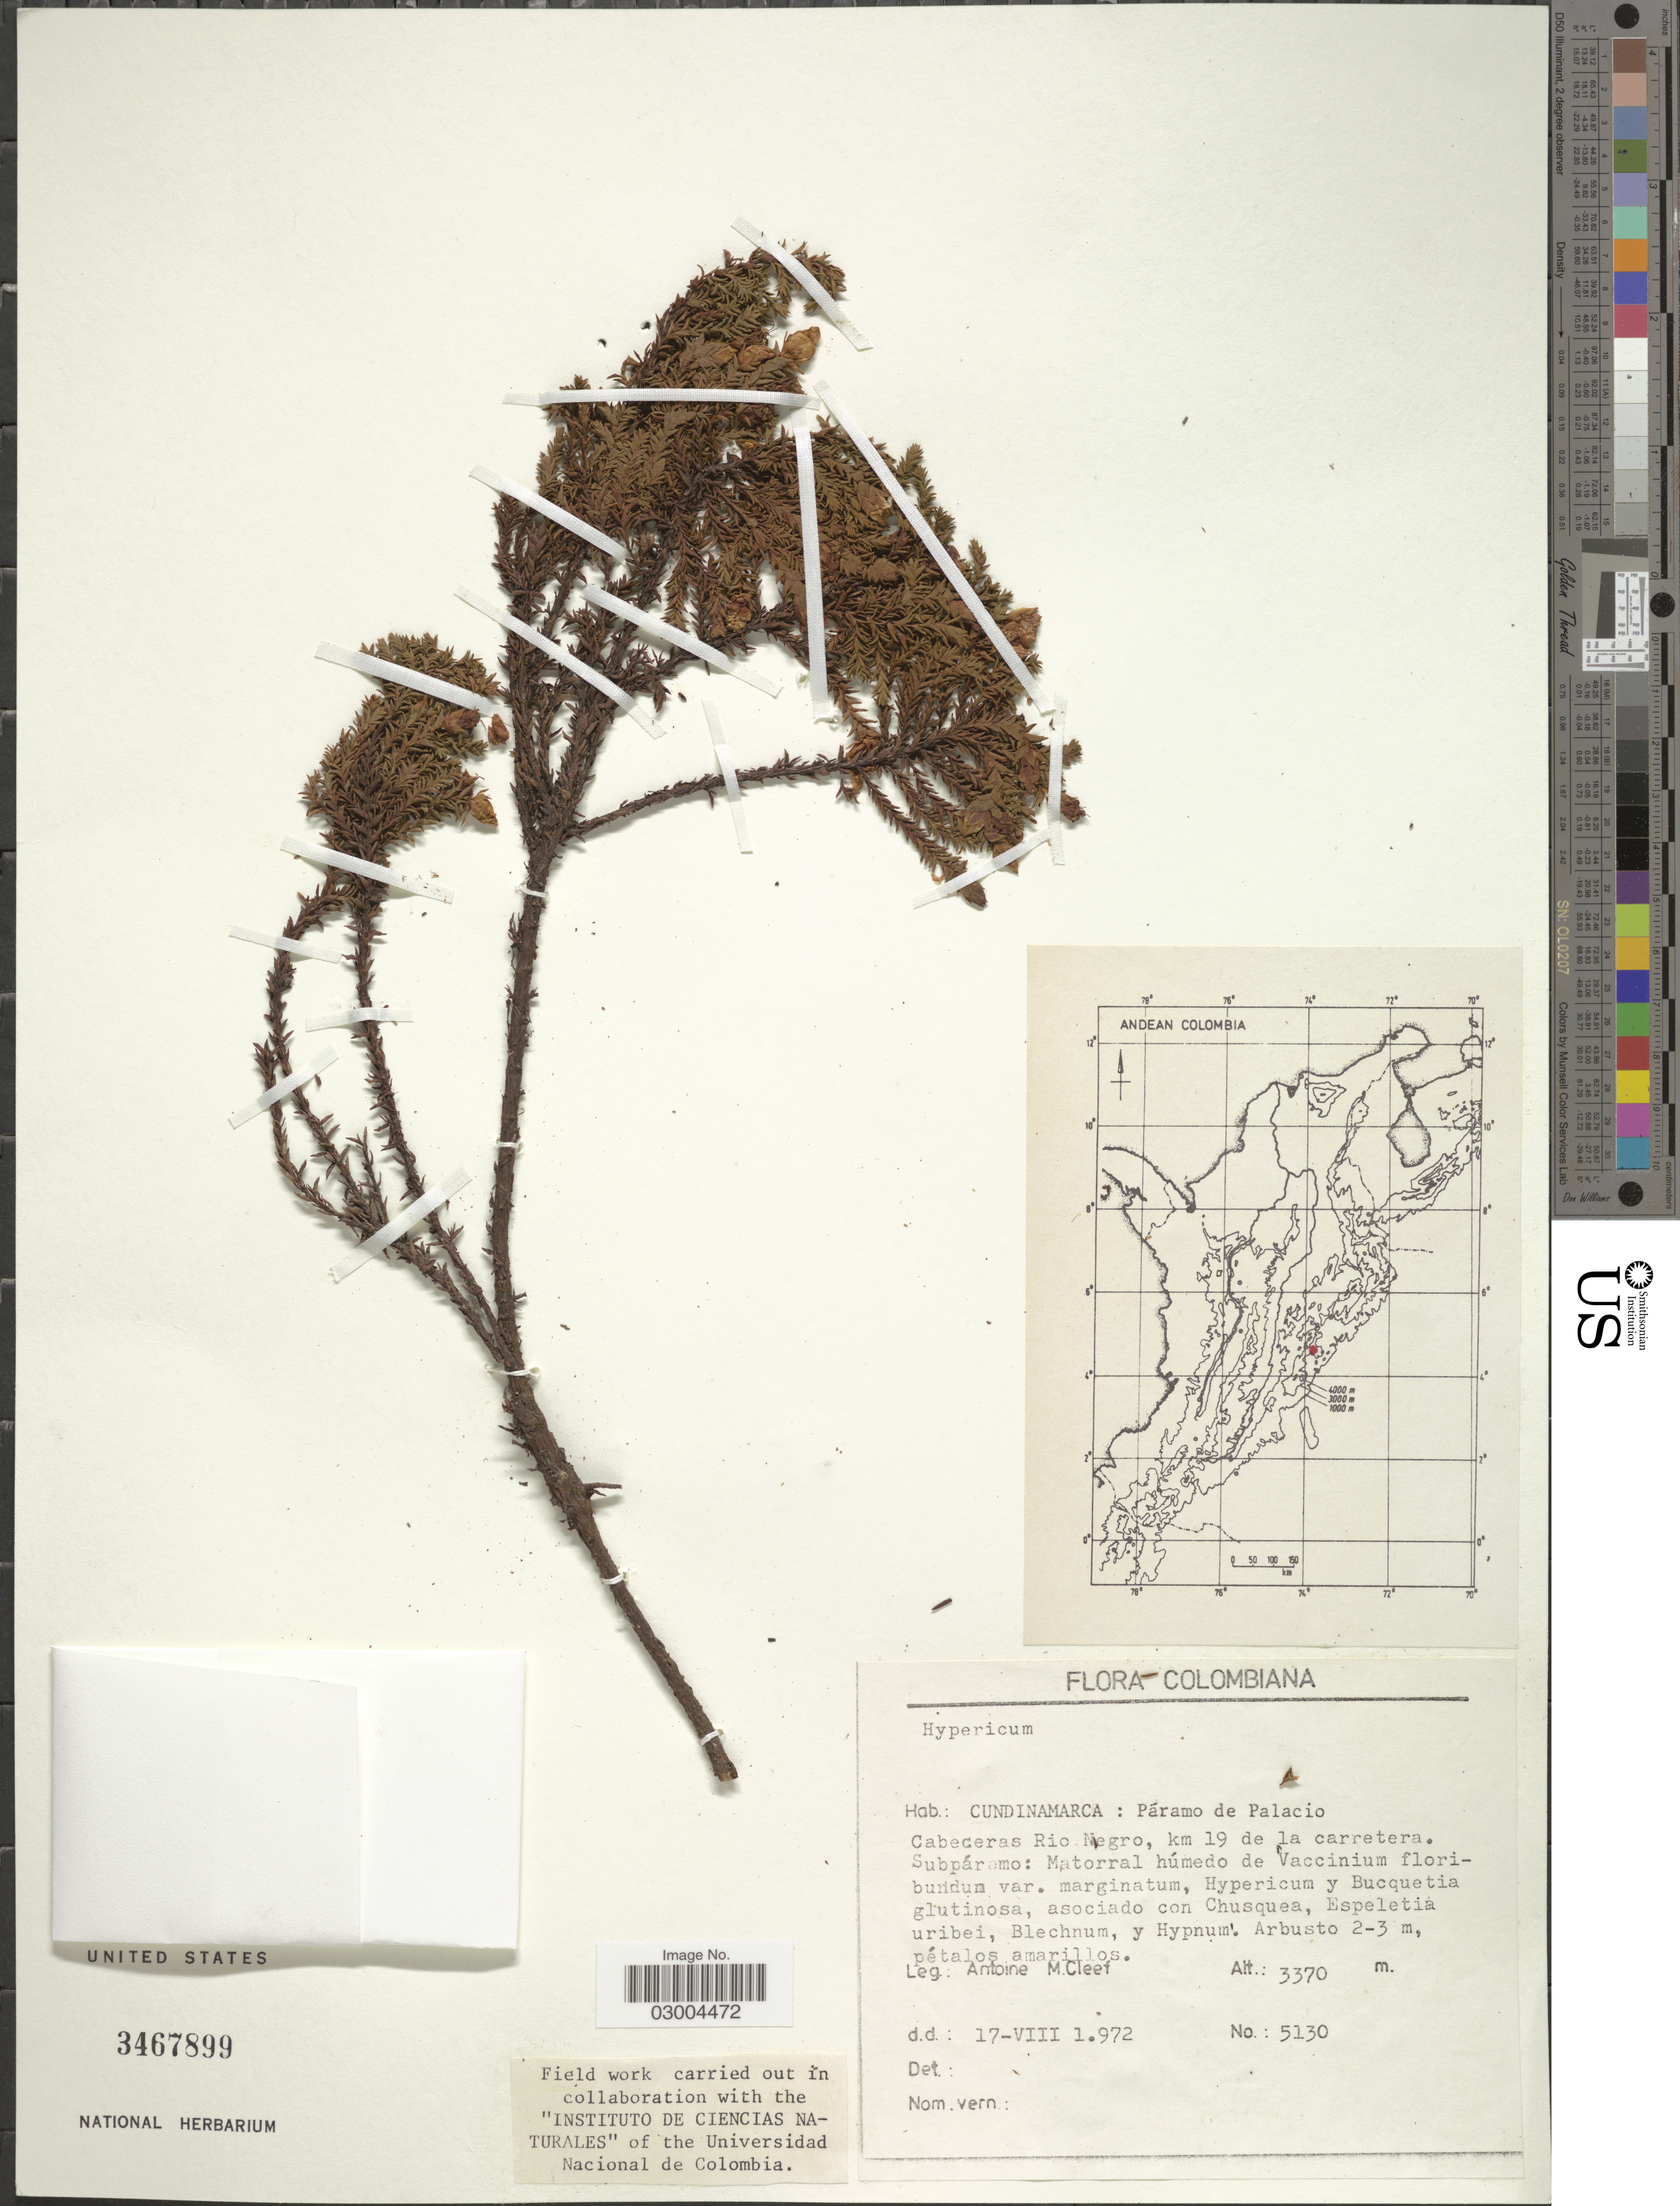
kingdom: Plantae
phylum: Tracheophyta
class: Magnoliopsida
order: Malpighiales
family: Hypericaceae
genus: Hypericum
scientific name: Hypericum sp.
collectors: A. M. Cleef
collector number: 5130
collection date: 1972-08-17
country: Colombia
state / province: Cundinamarca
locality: Páramo de Palacio. Cabeceras Rio Negro, km 19 de la carretera.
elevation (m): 3370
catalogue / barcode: US 3467899